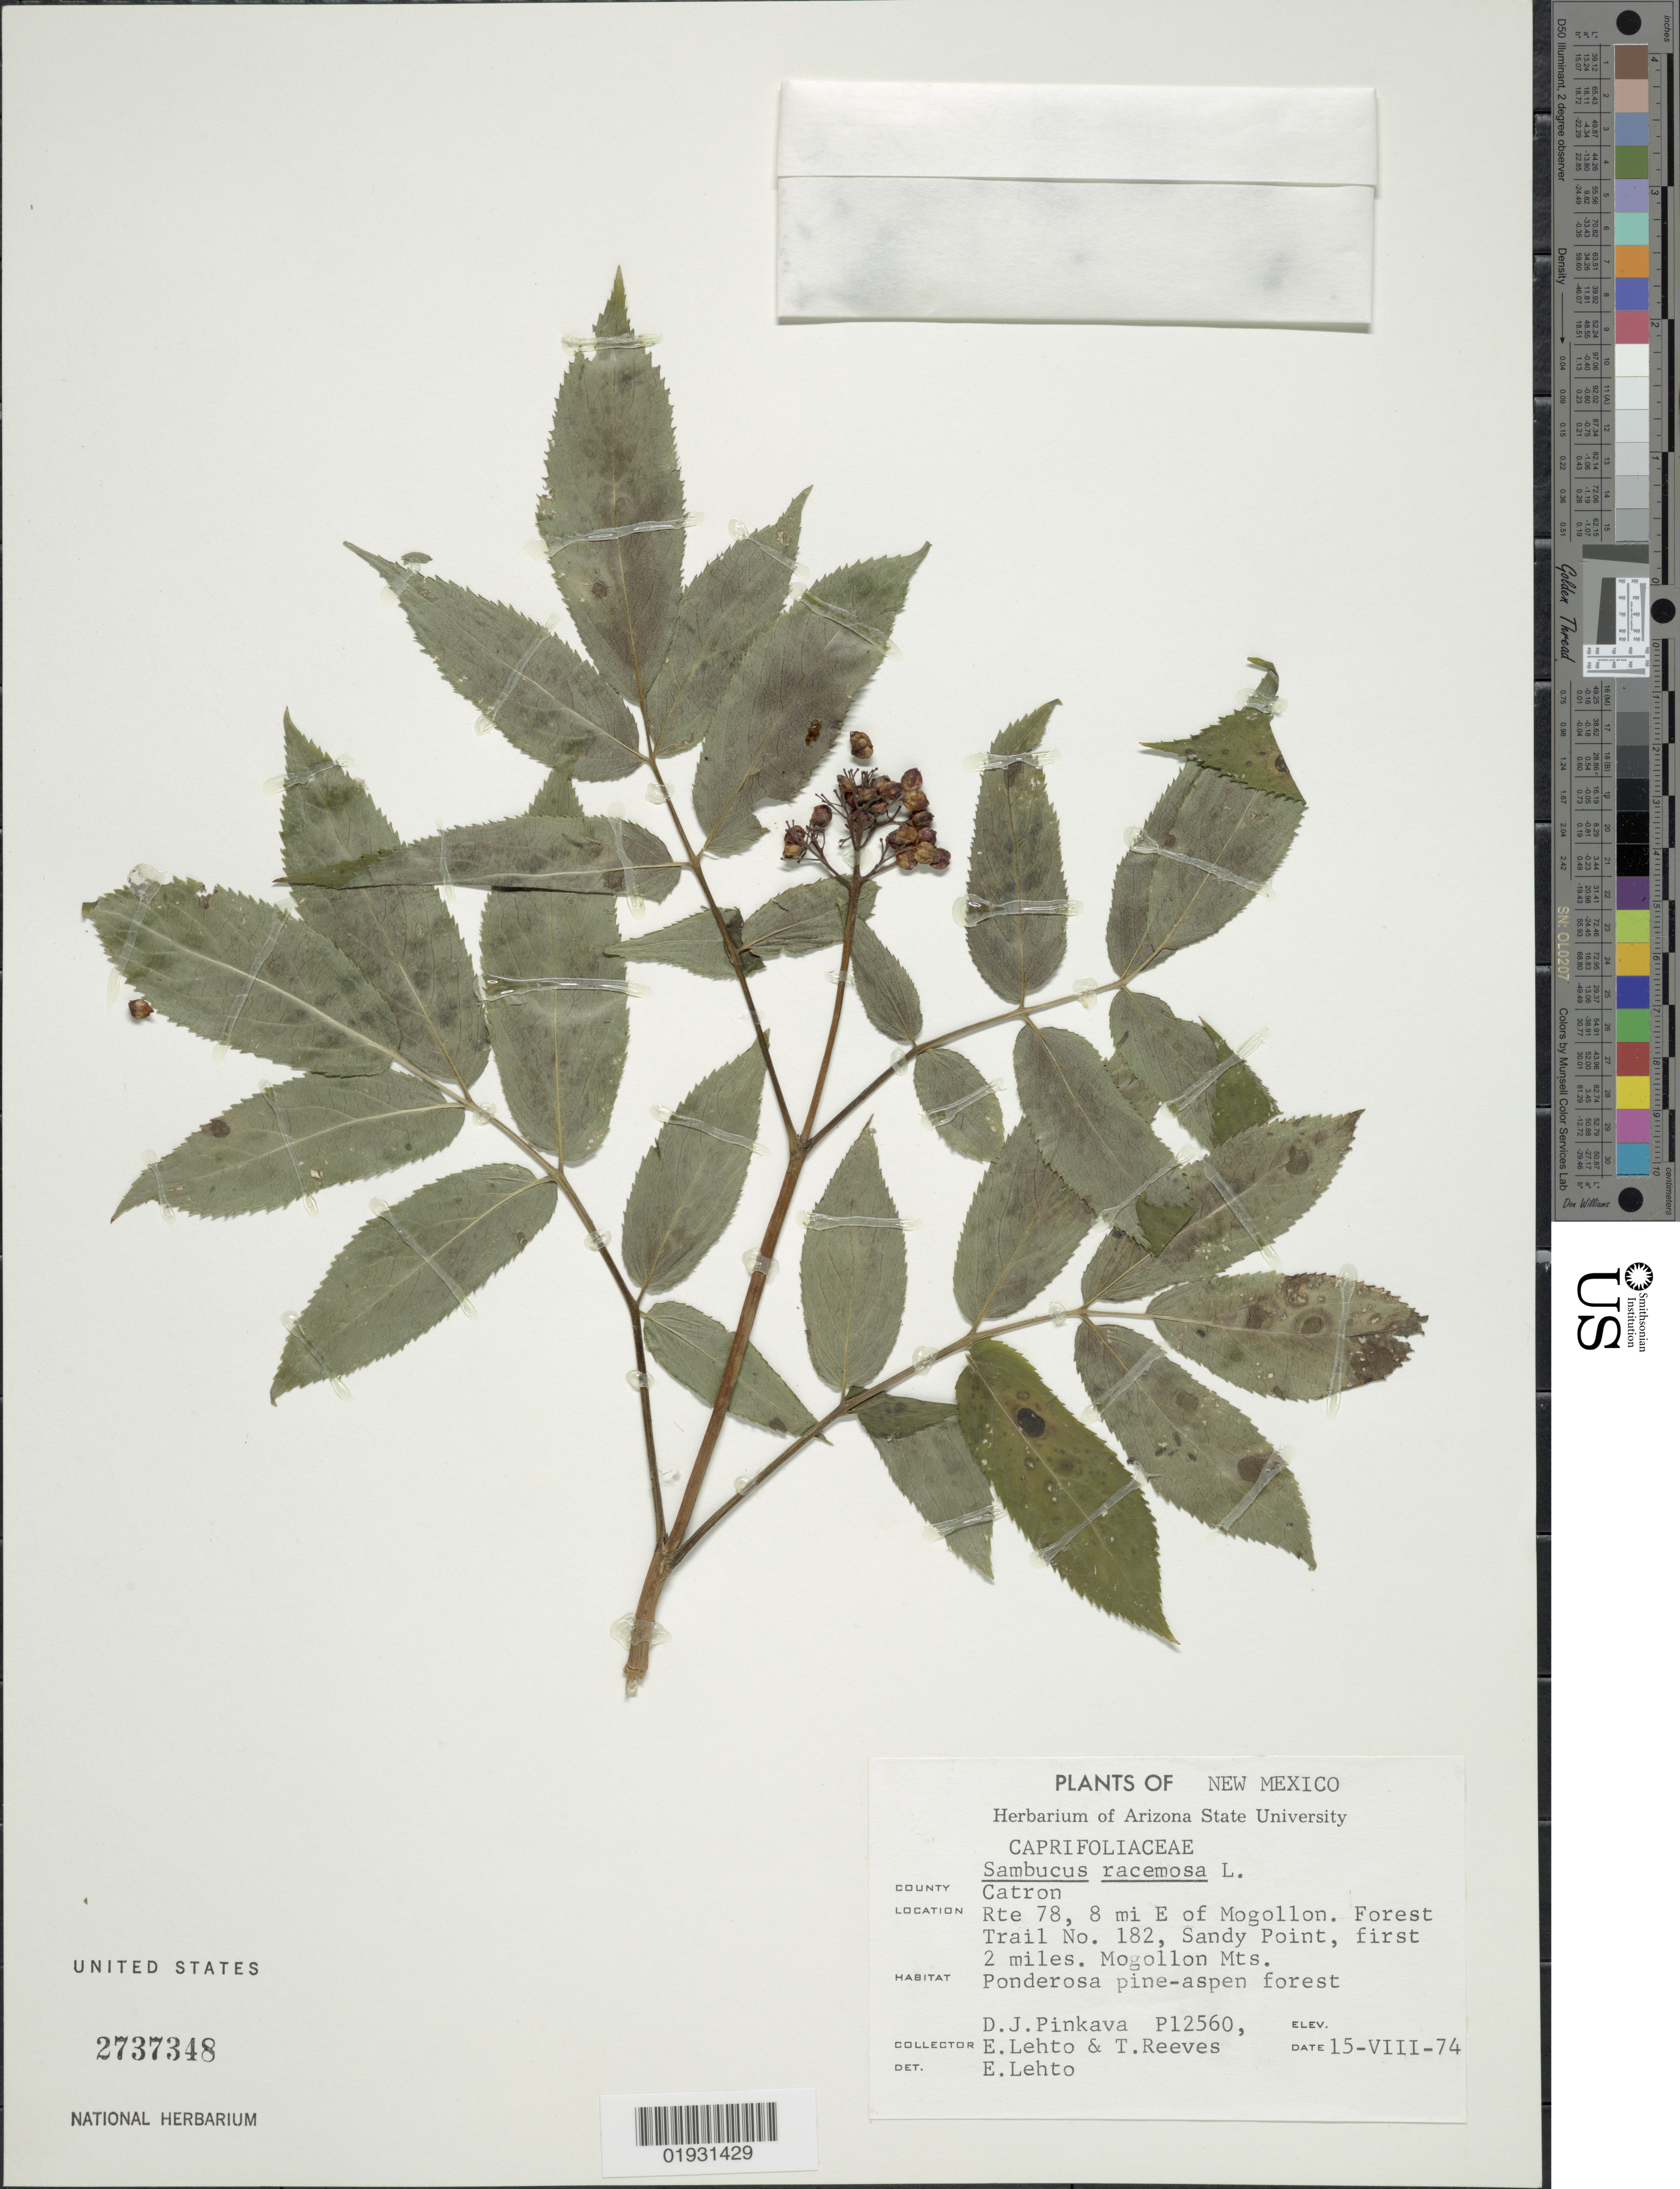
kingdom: Plantae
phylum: Tracheophyta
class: Magnoliopsida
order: Dipsacales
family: Viburnaceae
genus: Sambucus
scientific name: Sambucus racemosa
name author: L.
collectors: D. J. Pinkava, E. Lehto & T. Reeves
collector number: P12560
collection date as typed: Transcribed d/m/y: 15/8/74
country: United States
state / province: New Mexico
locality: County Catron. Rte 78, 8 mi E of Mogollon. Forest Trail No. 8182, Sandy Point, first 2 miles. Mogollon Mts.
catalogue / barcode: US 2737348